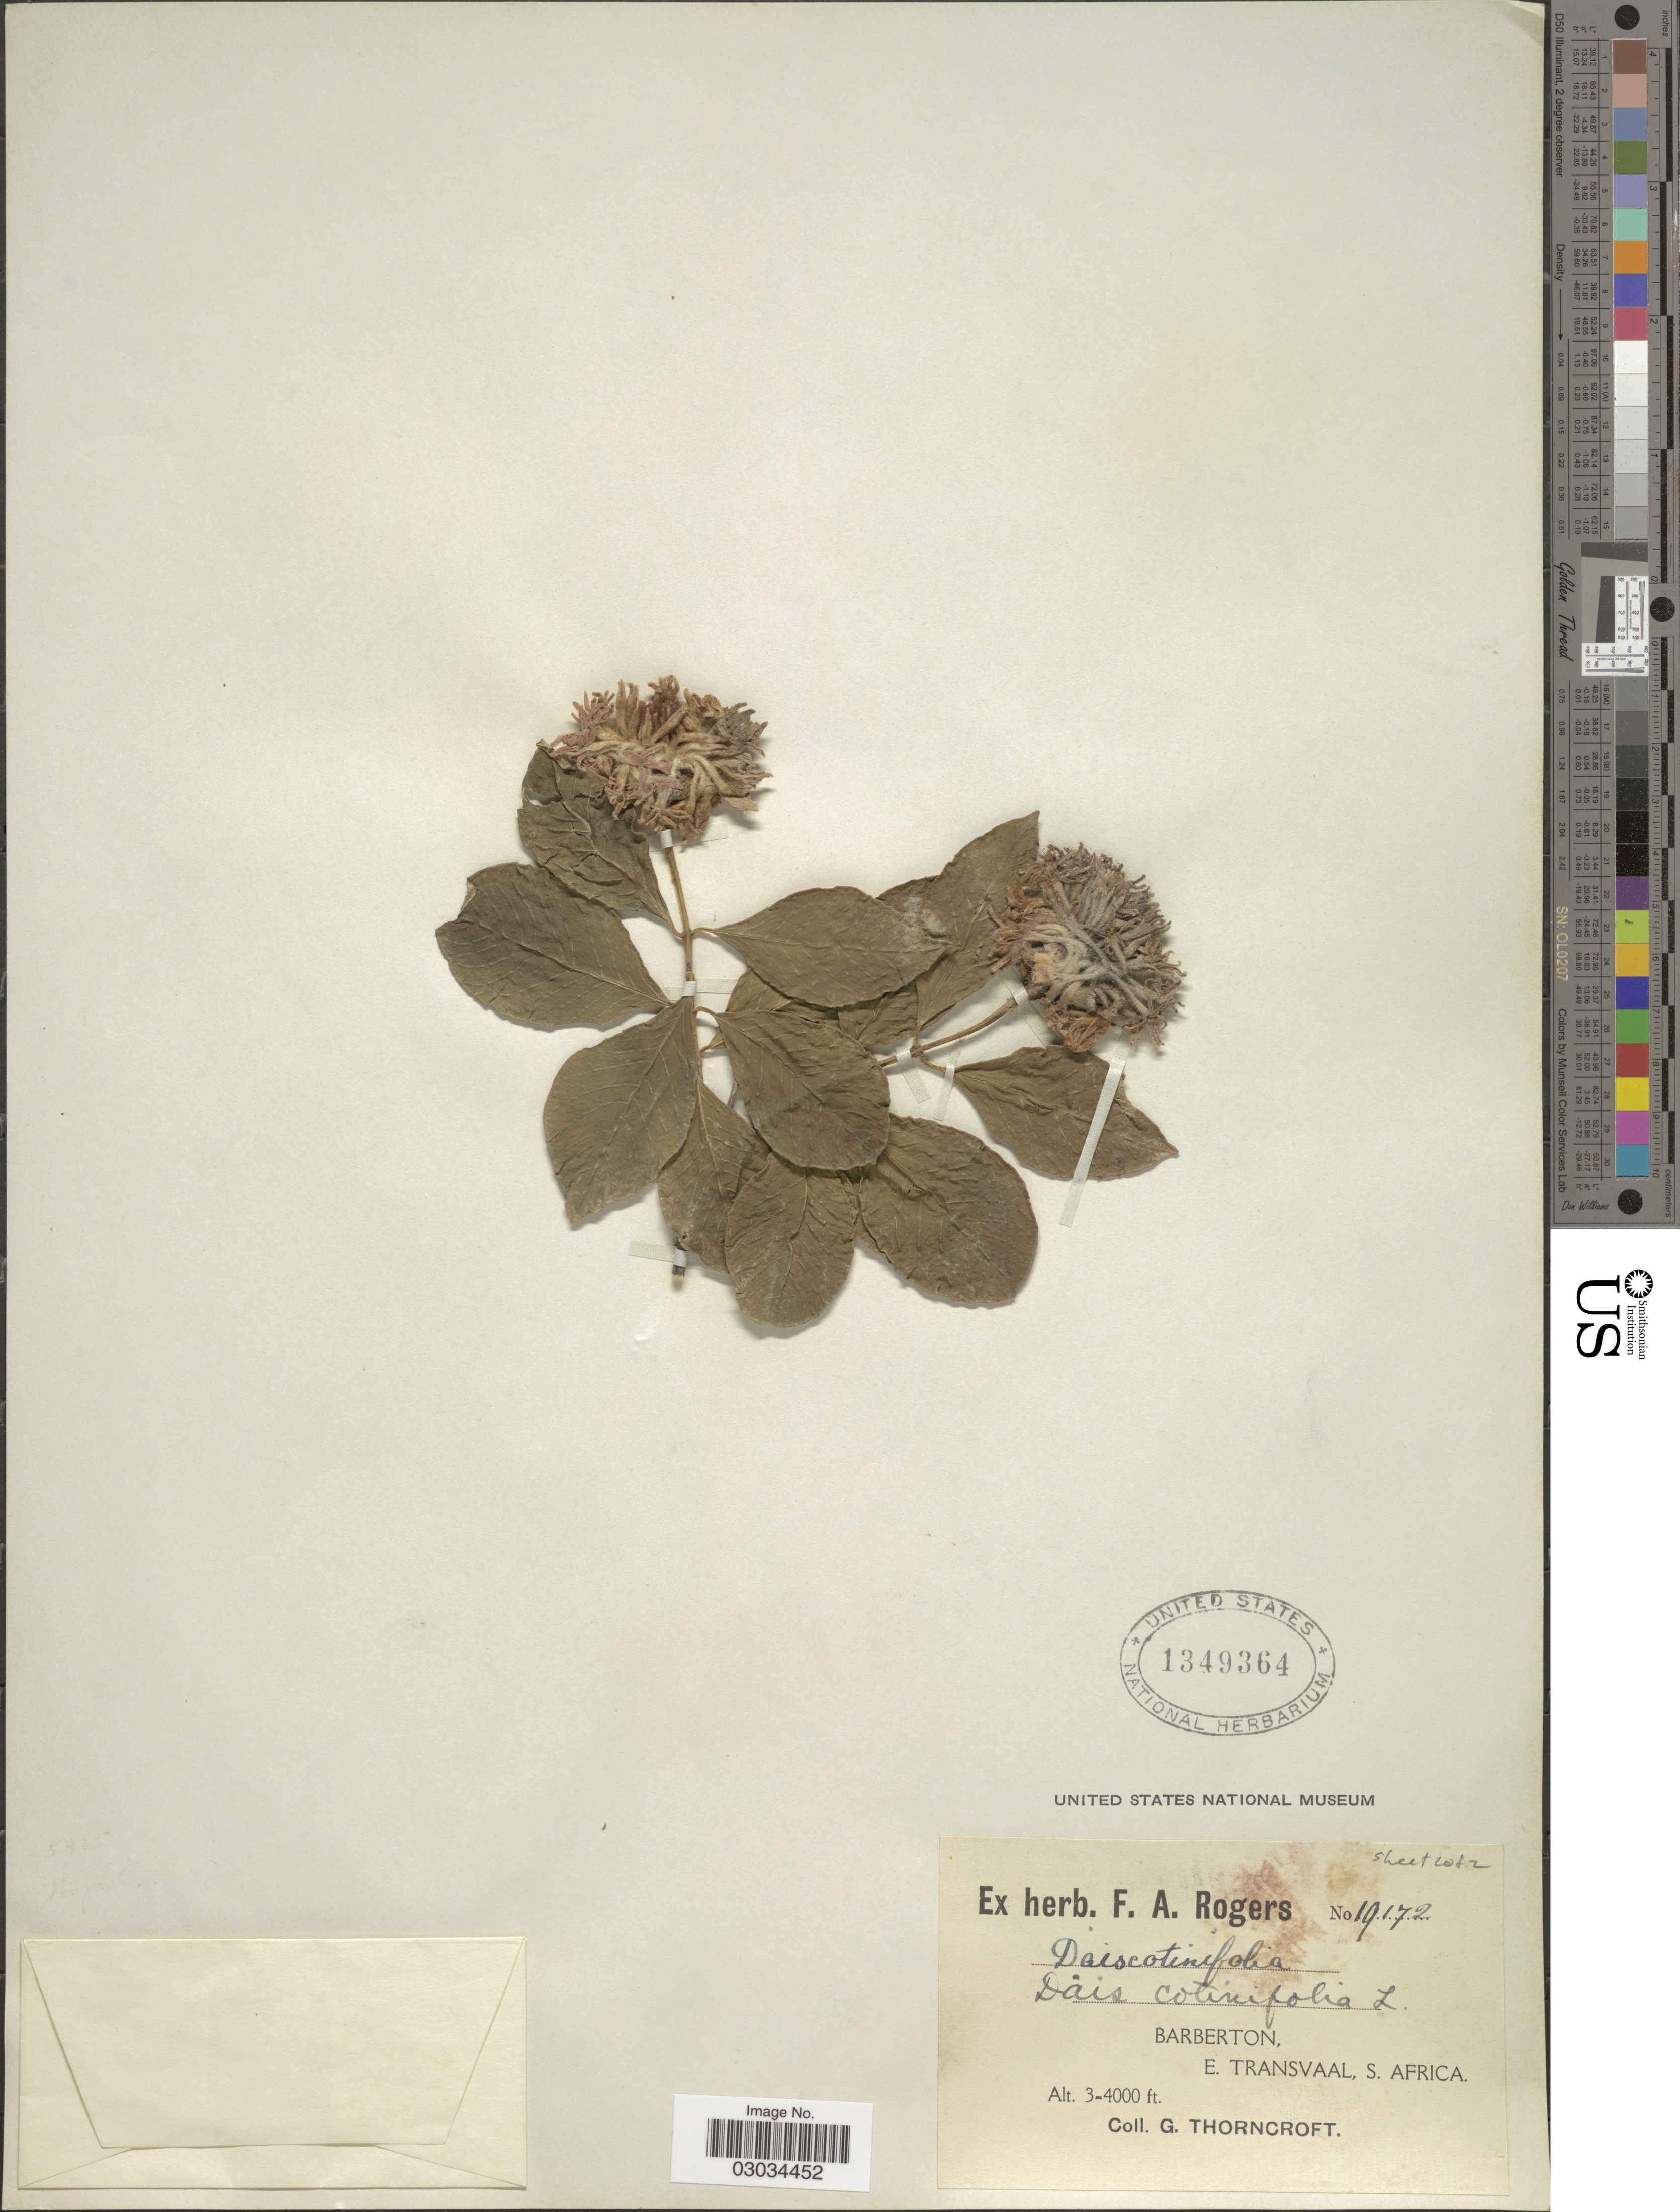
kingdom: Plantae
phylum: Tracheophyta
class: Magnoliopsida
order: Malvales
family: Thymelaeaceae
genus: Dais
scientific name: Dais cotinifolia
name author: L.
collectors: G. Thorncroft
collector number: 19172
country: South Africa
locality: Barberton, E. Transvaal, S. Africa.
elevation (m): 914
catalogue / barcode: US 1349364